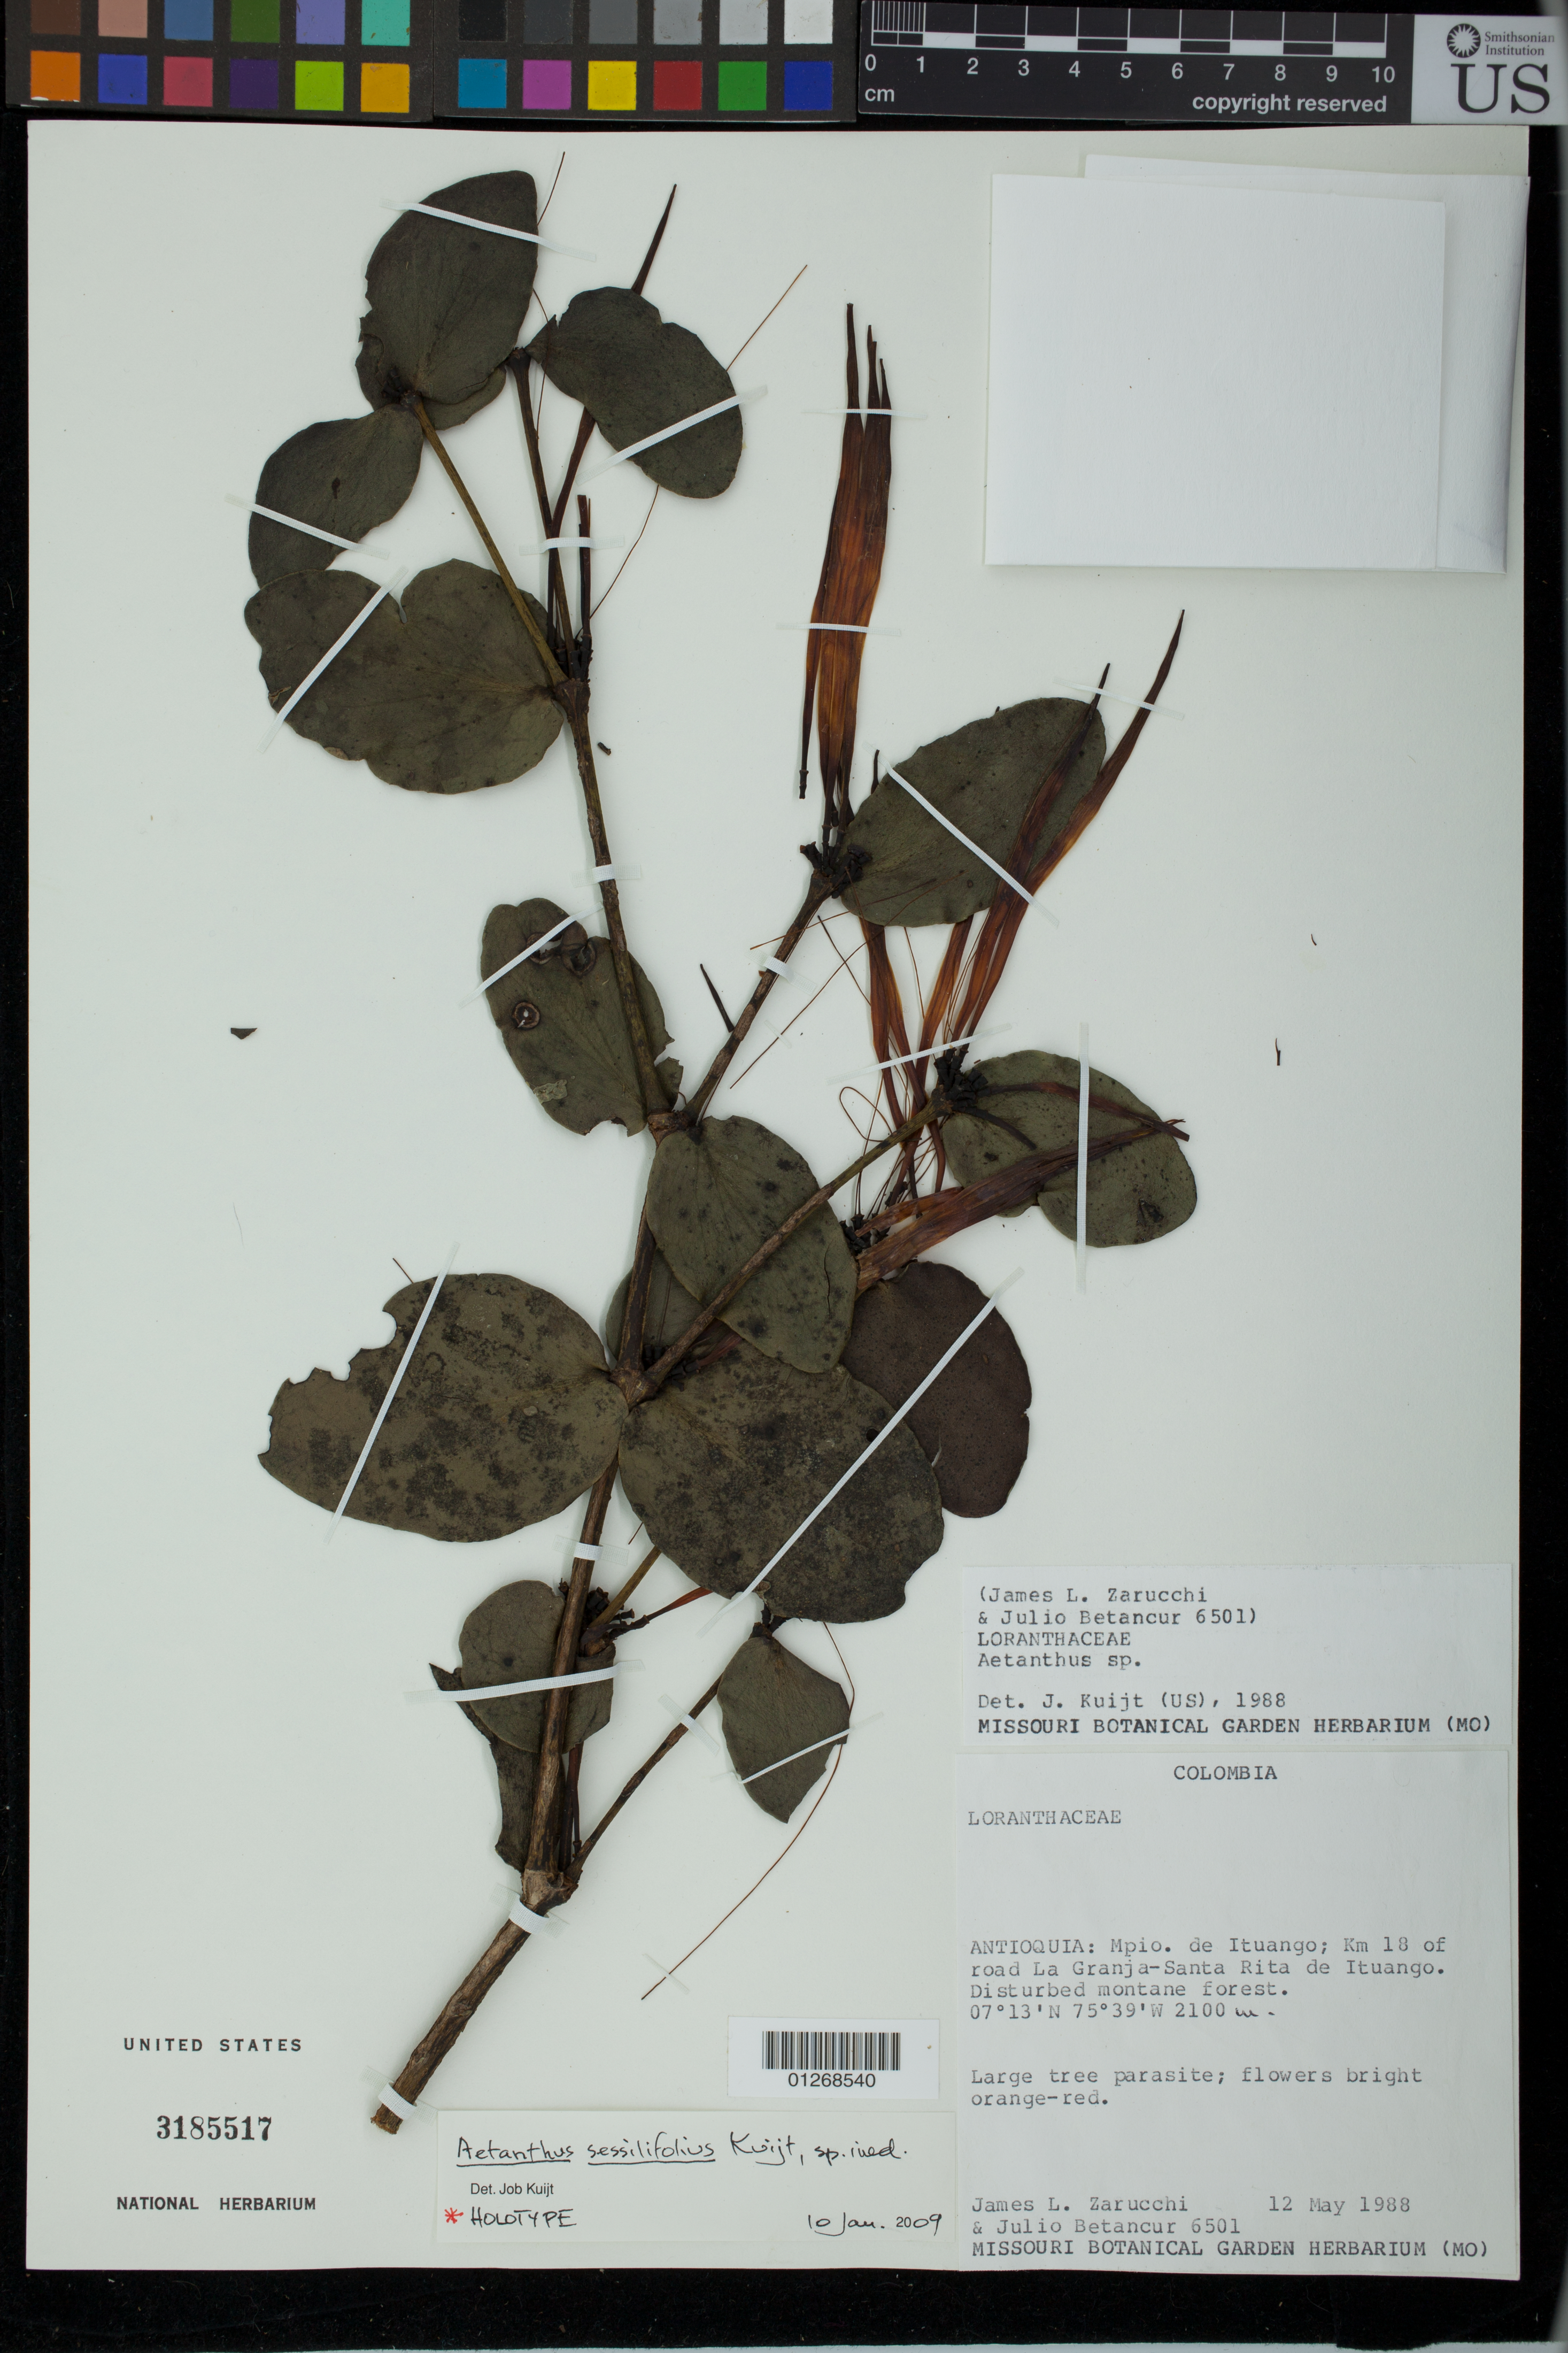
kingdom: Plantae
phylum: Tracheophyta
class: Magnoliopsida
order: Santalales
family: Loranthaceae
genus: Aetanthus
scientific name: Aetanthus sessilifolius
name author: Kuijt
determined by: Kuijt, Job, (CANADA)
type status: Holotype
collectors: J. L. Zarucchi & J. C. Betancur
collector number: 6501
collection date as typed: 12 May 1988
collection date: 1988-05-12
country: Colombia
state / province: Antioquia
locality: Antioquia: Mpio. de Ituango; Km 18 of road La Granja - Santa Rita de Ituango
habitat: Disturbed montane forest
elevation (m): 2100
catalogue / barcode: US 3185517